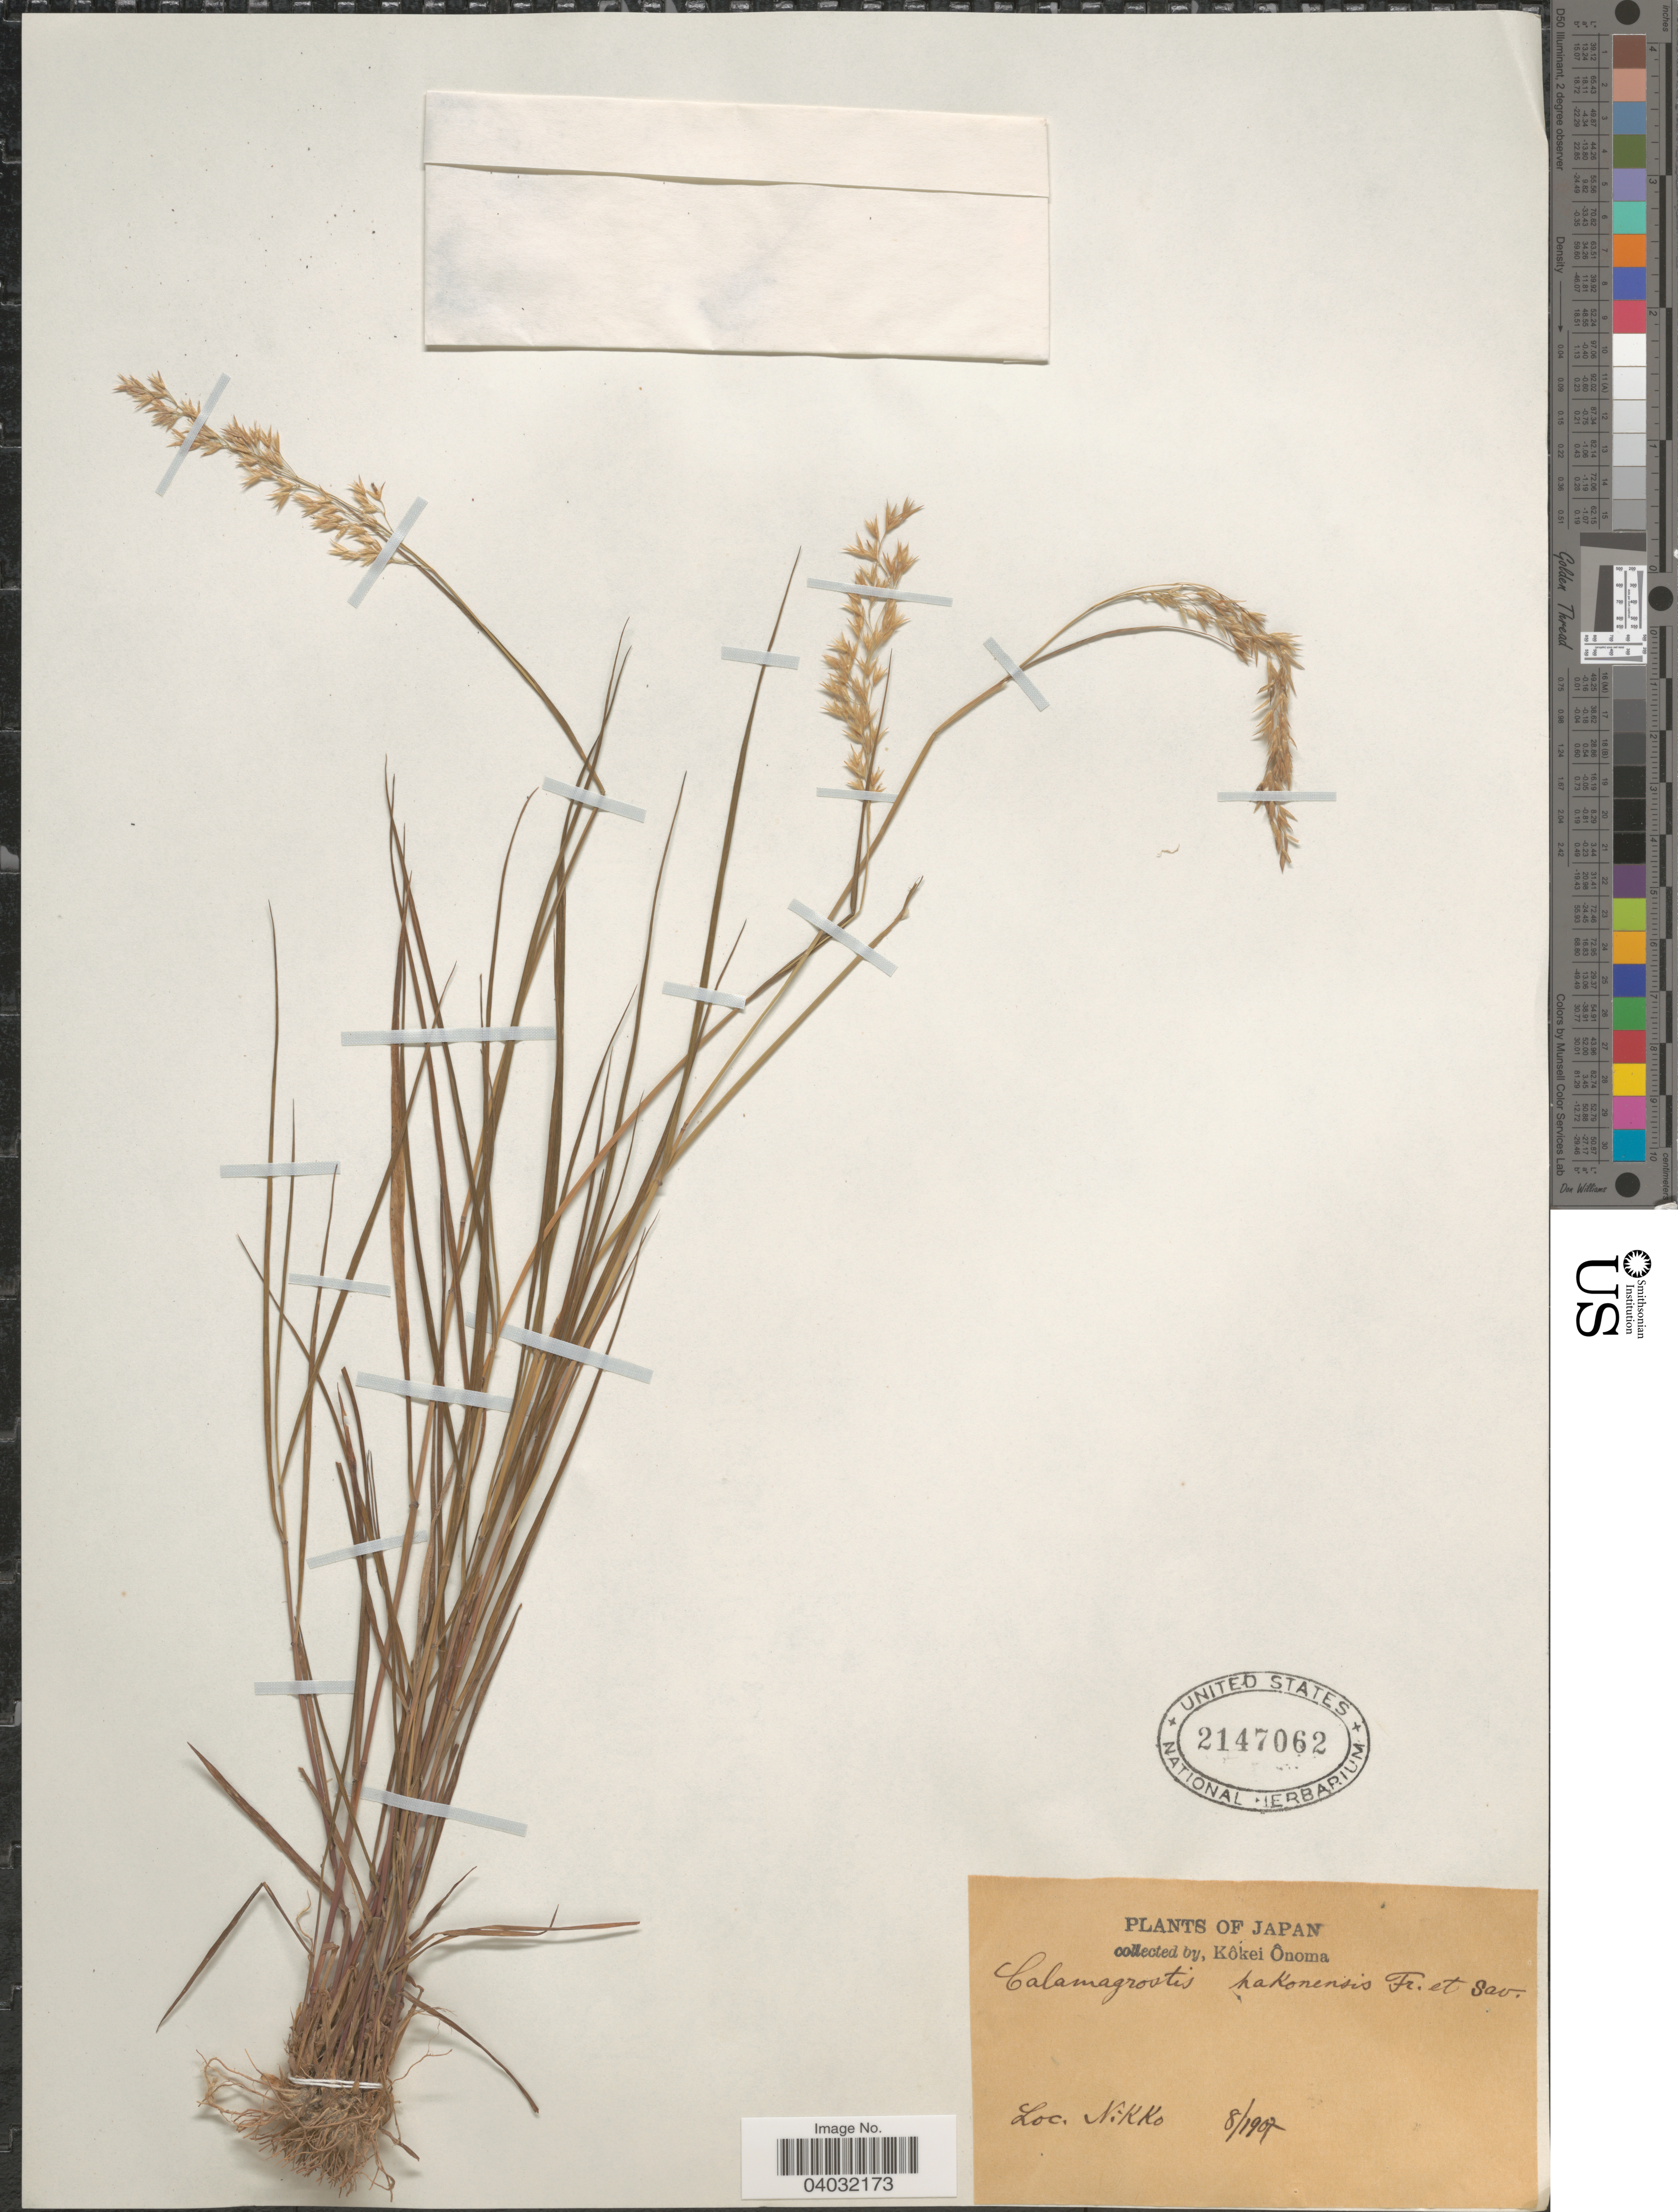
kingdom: Plantae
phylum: Tracheophyta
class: Liliopsida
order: Poales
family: Poaceae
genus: Calamagrostis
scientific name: Calamagrostis hakonensis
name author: Franch. & Sav.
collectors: K. Onoma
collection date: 1907-08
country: Japan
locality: Nikko.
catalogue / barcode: US 2147062